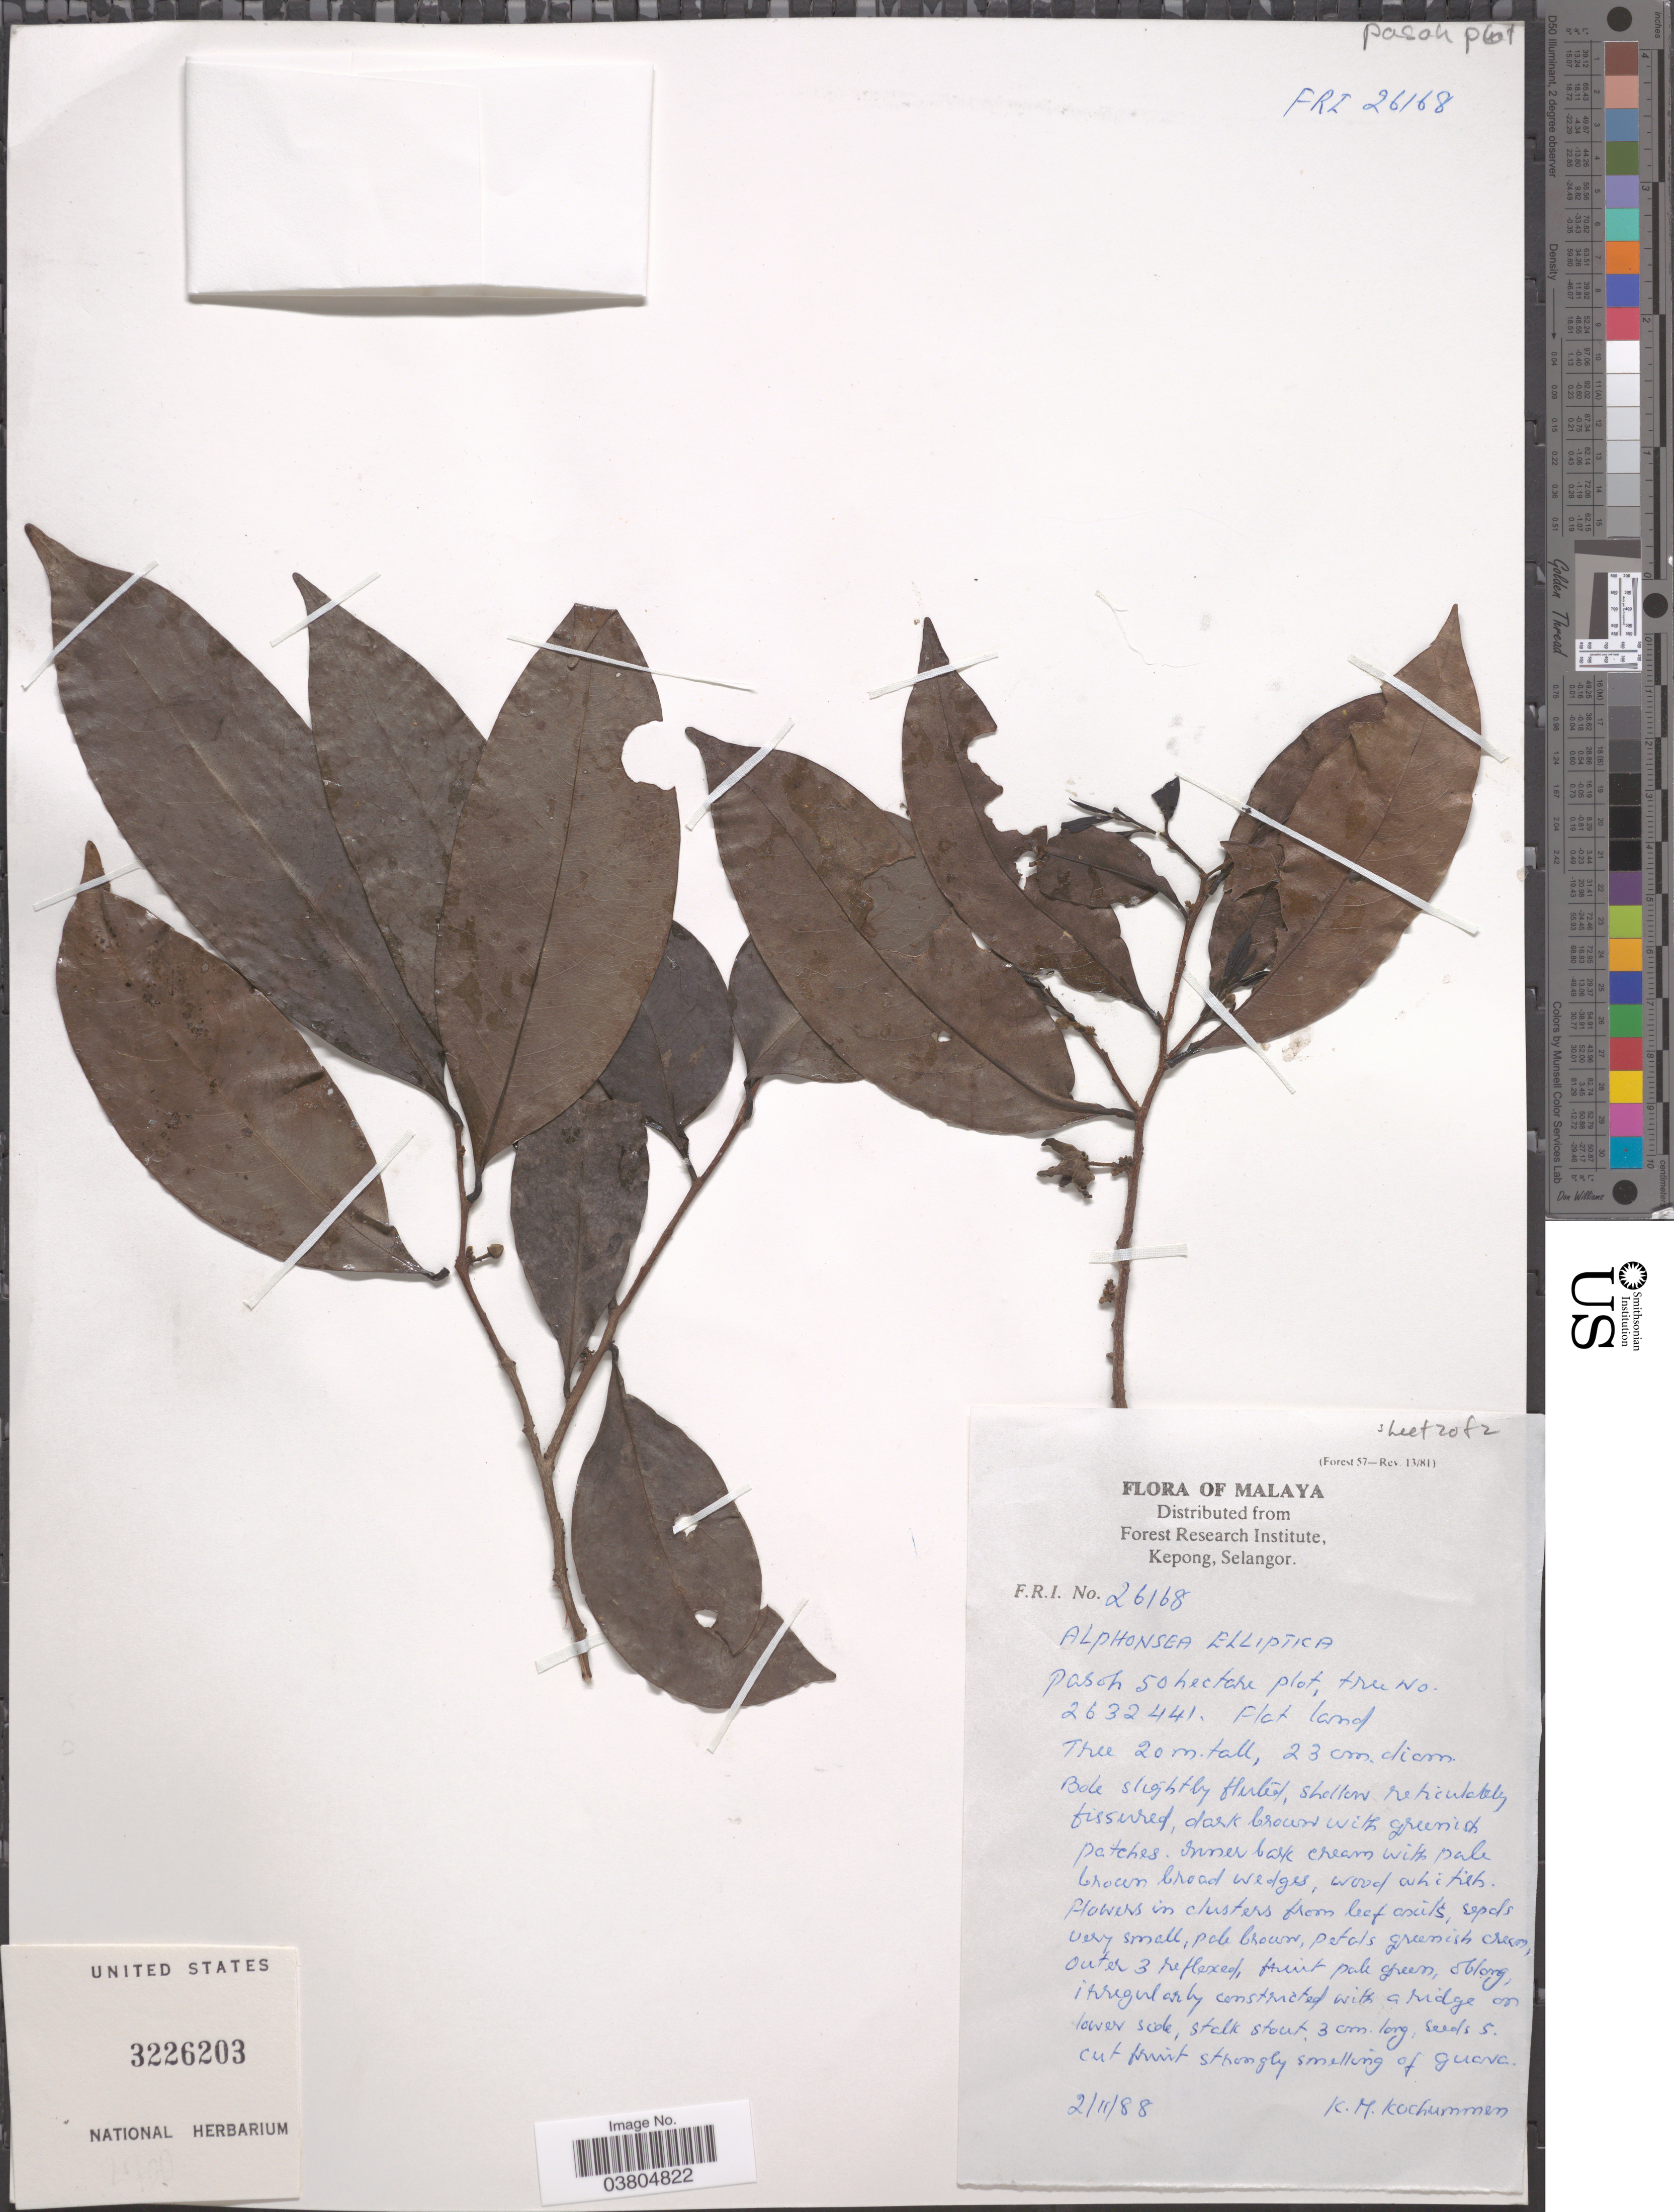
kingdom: Plantae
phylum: Tracheophyta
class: Magnoliopsida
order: Magnoliales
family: Annonaceae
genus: Alphonsea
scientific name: Alphonsea elliptica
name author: Hook. f. & Thomson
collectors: K. Kochummen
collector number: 26168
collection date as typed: Transcribed d/m/y: 2/11/88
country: Malaysia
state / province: Selangor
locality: Malaya. Pasoh 50 hectare plot.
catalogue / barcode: US 3226203